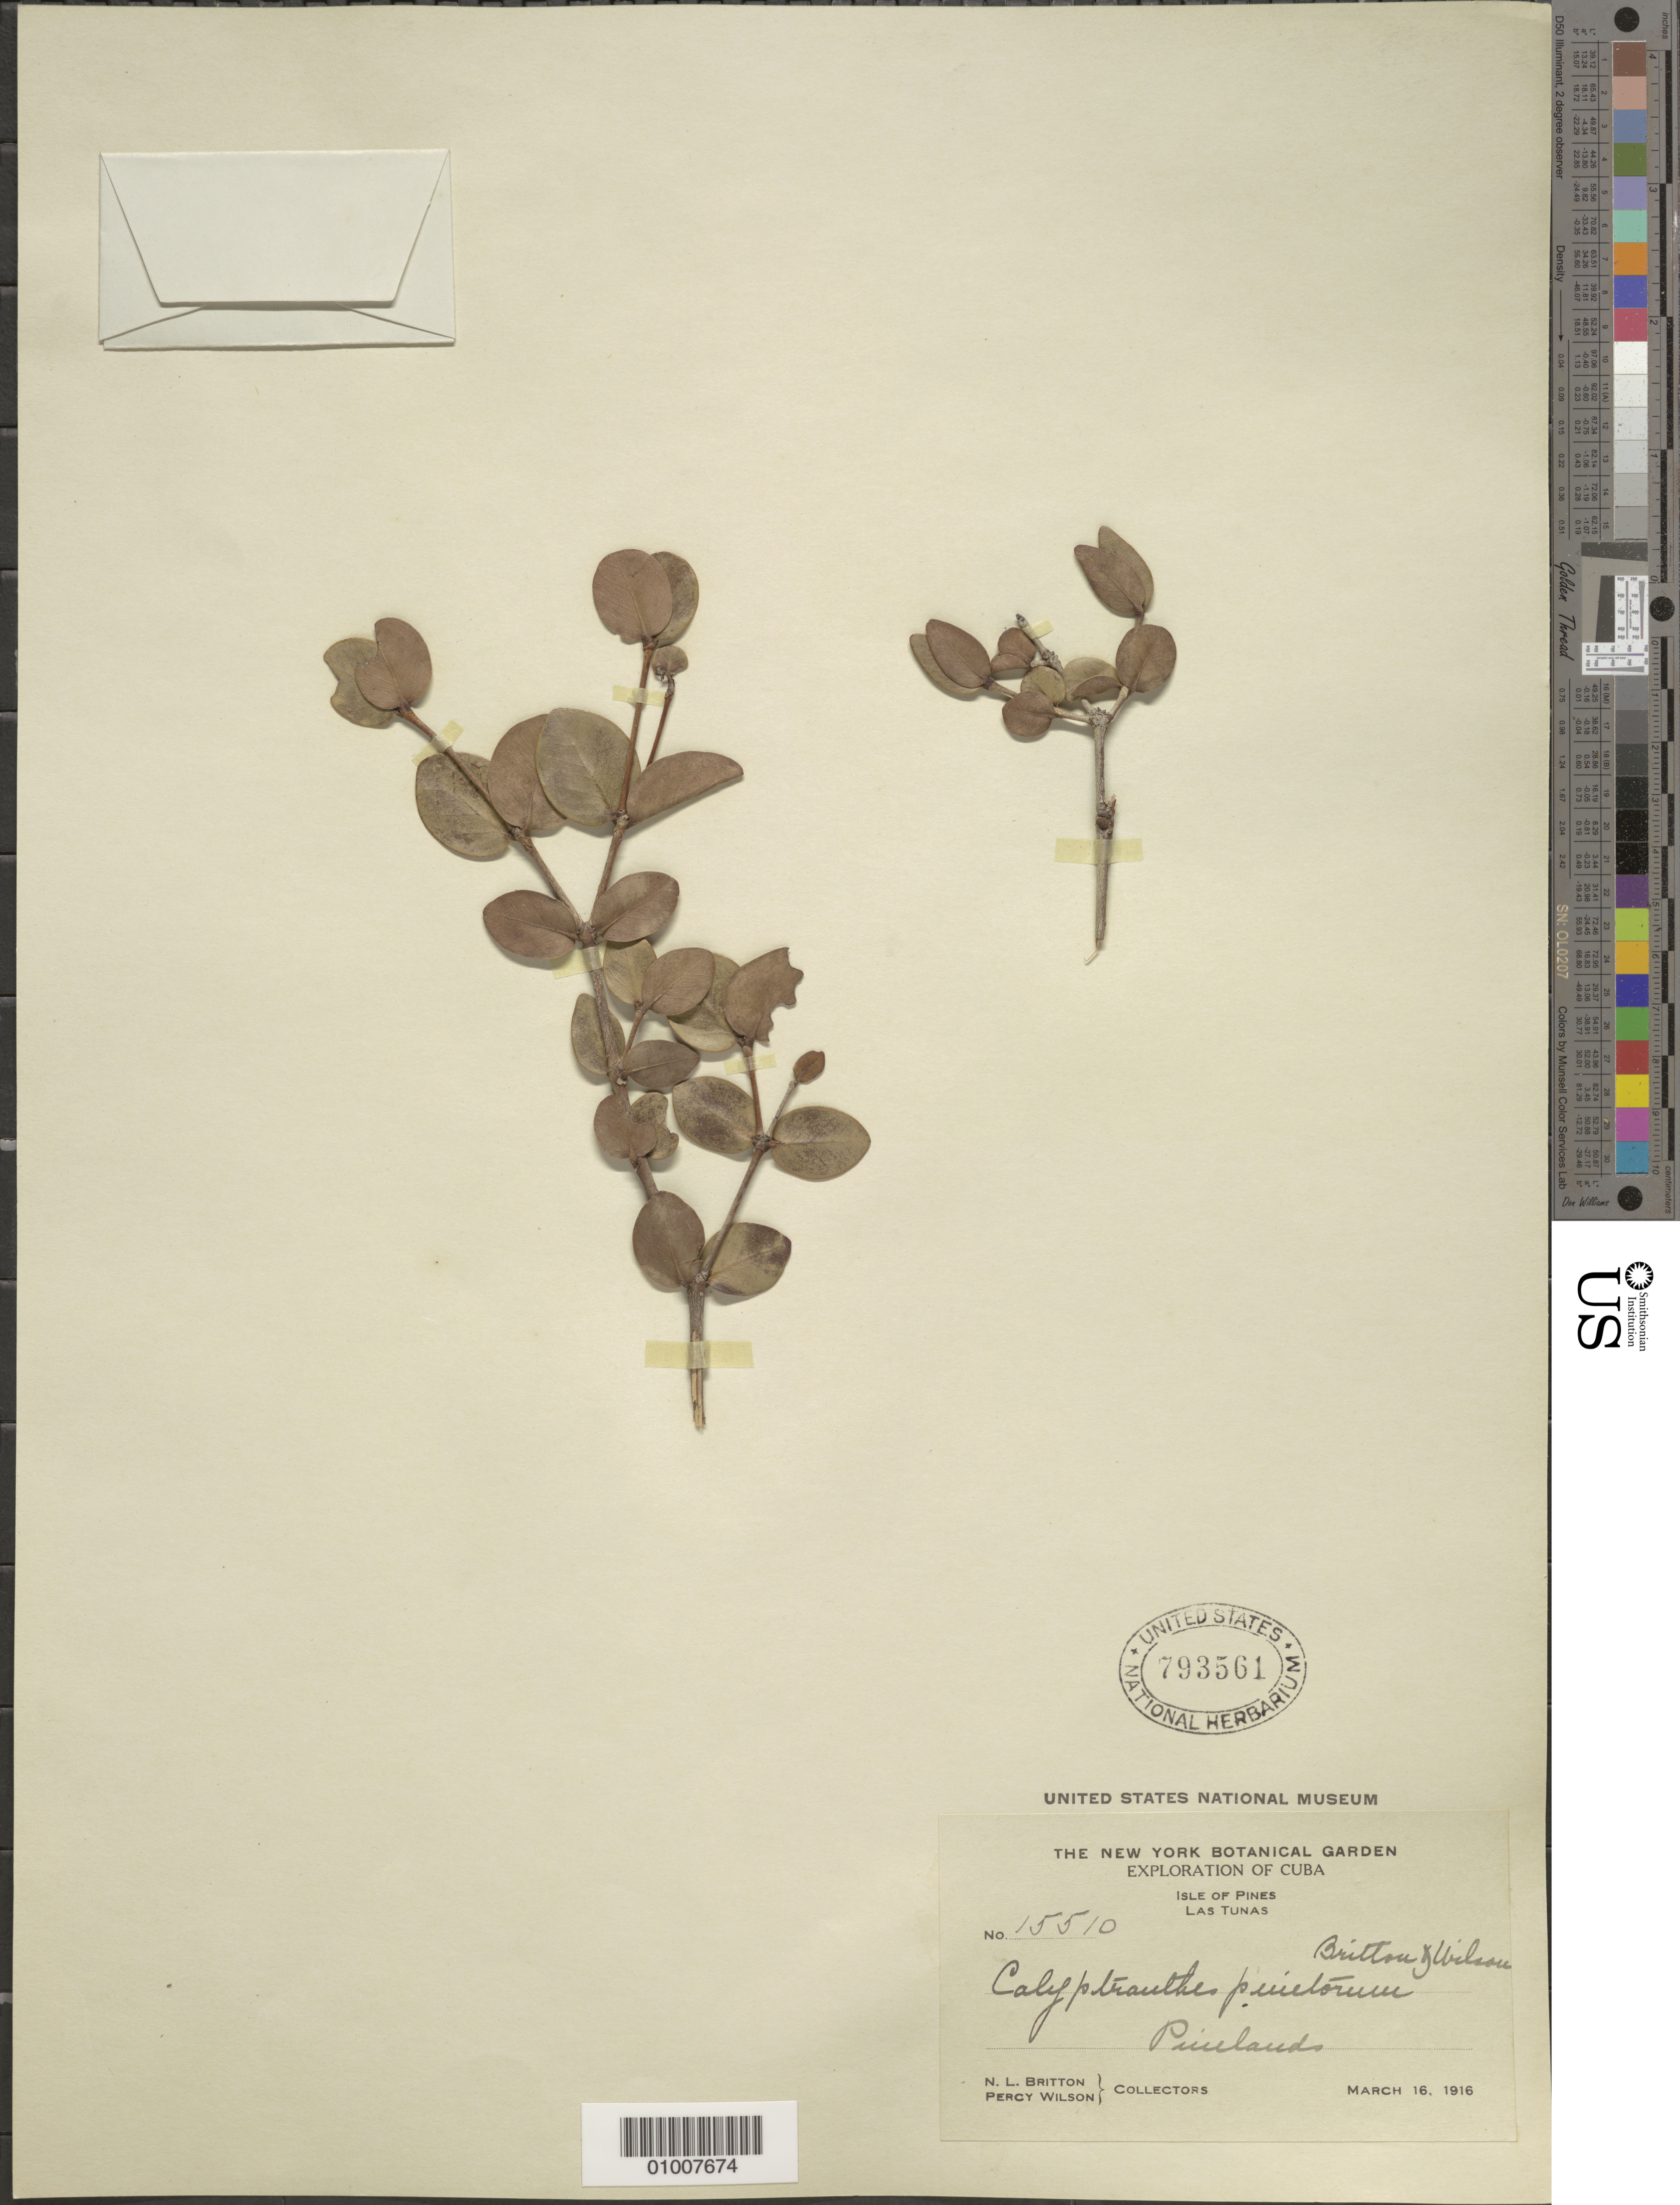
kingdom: Plantae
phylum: Tracheophyta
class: Magnoliopsida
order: Myrtales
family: Myrtaceae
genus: Myrcia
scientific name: Myrcia pinetorum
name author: (Britton & P. Wilson) Z. Acosta & K. Samra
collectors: N. Britton & P. Wilson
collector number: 15510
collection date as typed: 16 Mar 1916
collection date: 1916-03-16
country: Cuba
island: Isla de la Juventud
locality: Las Tunas Pinelands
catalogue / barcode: US 793561